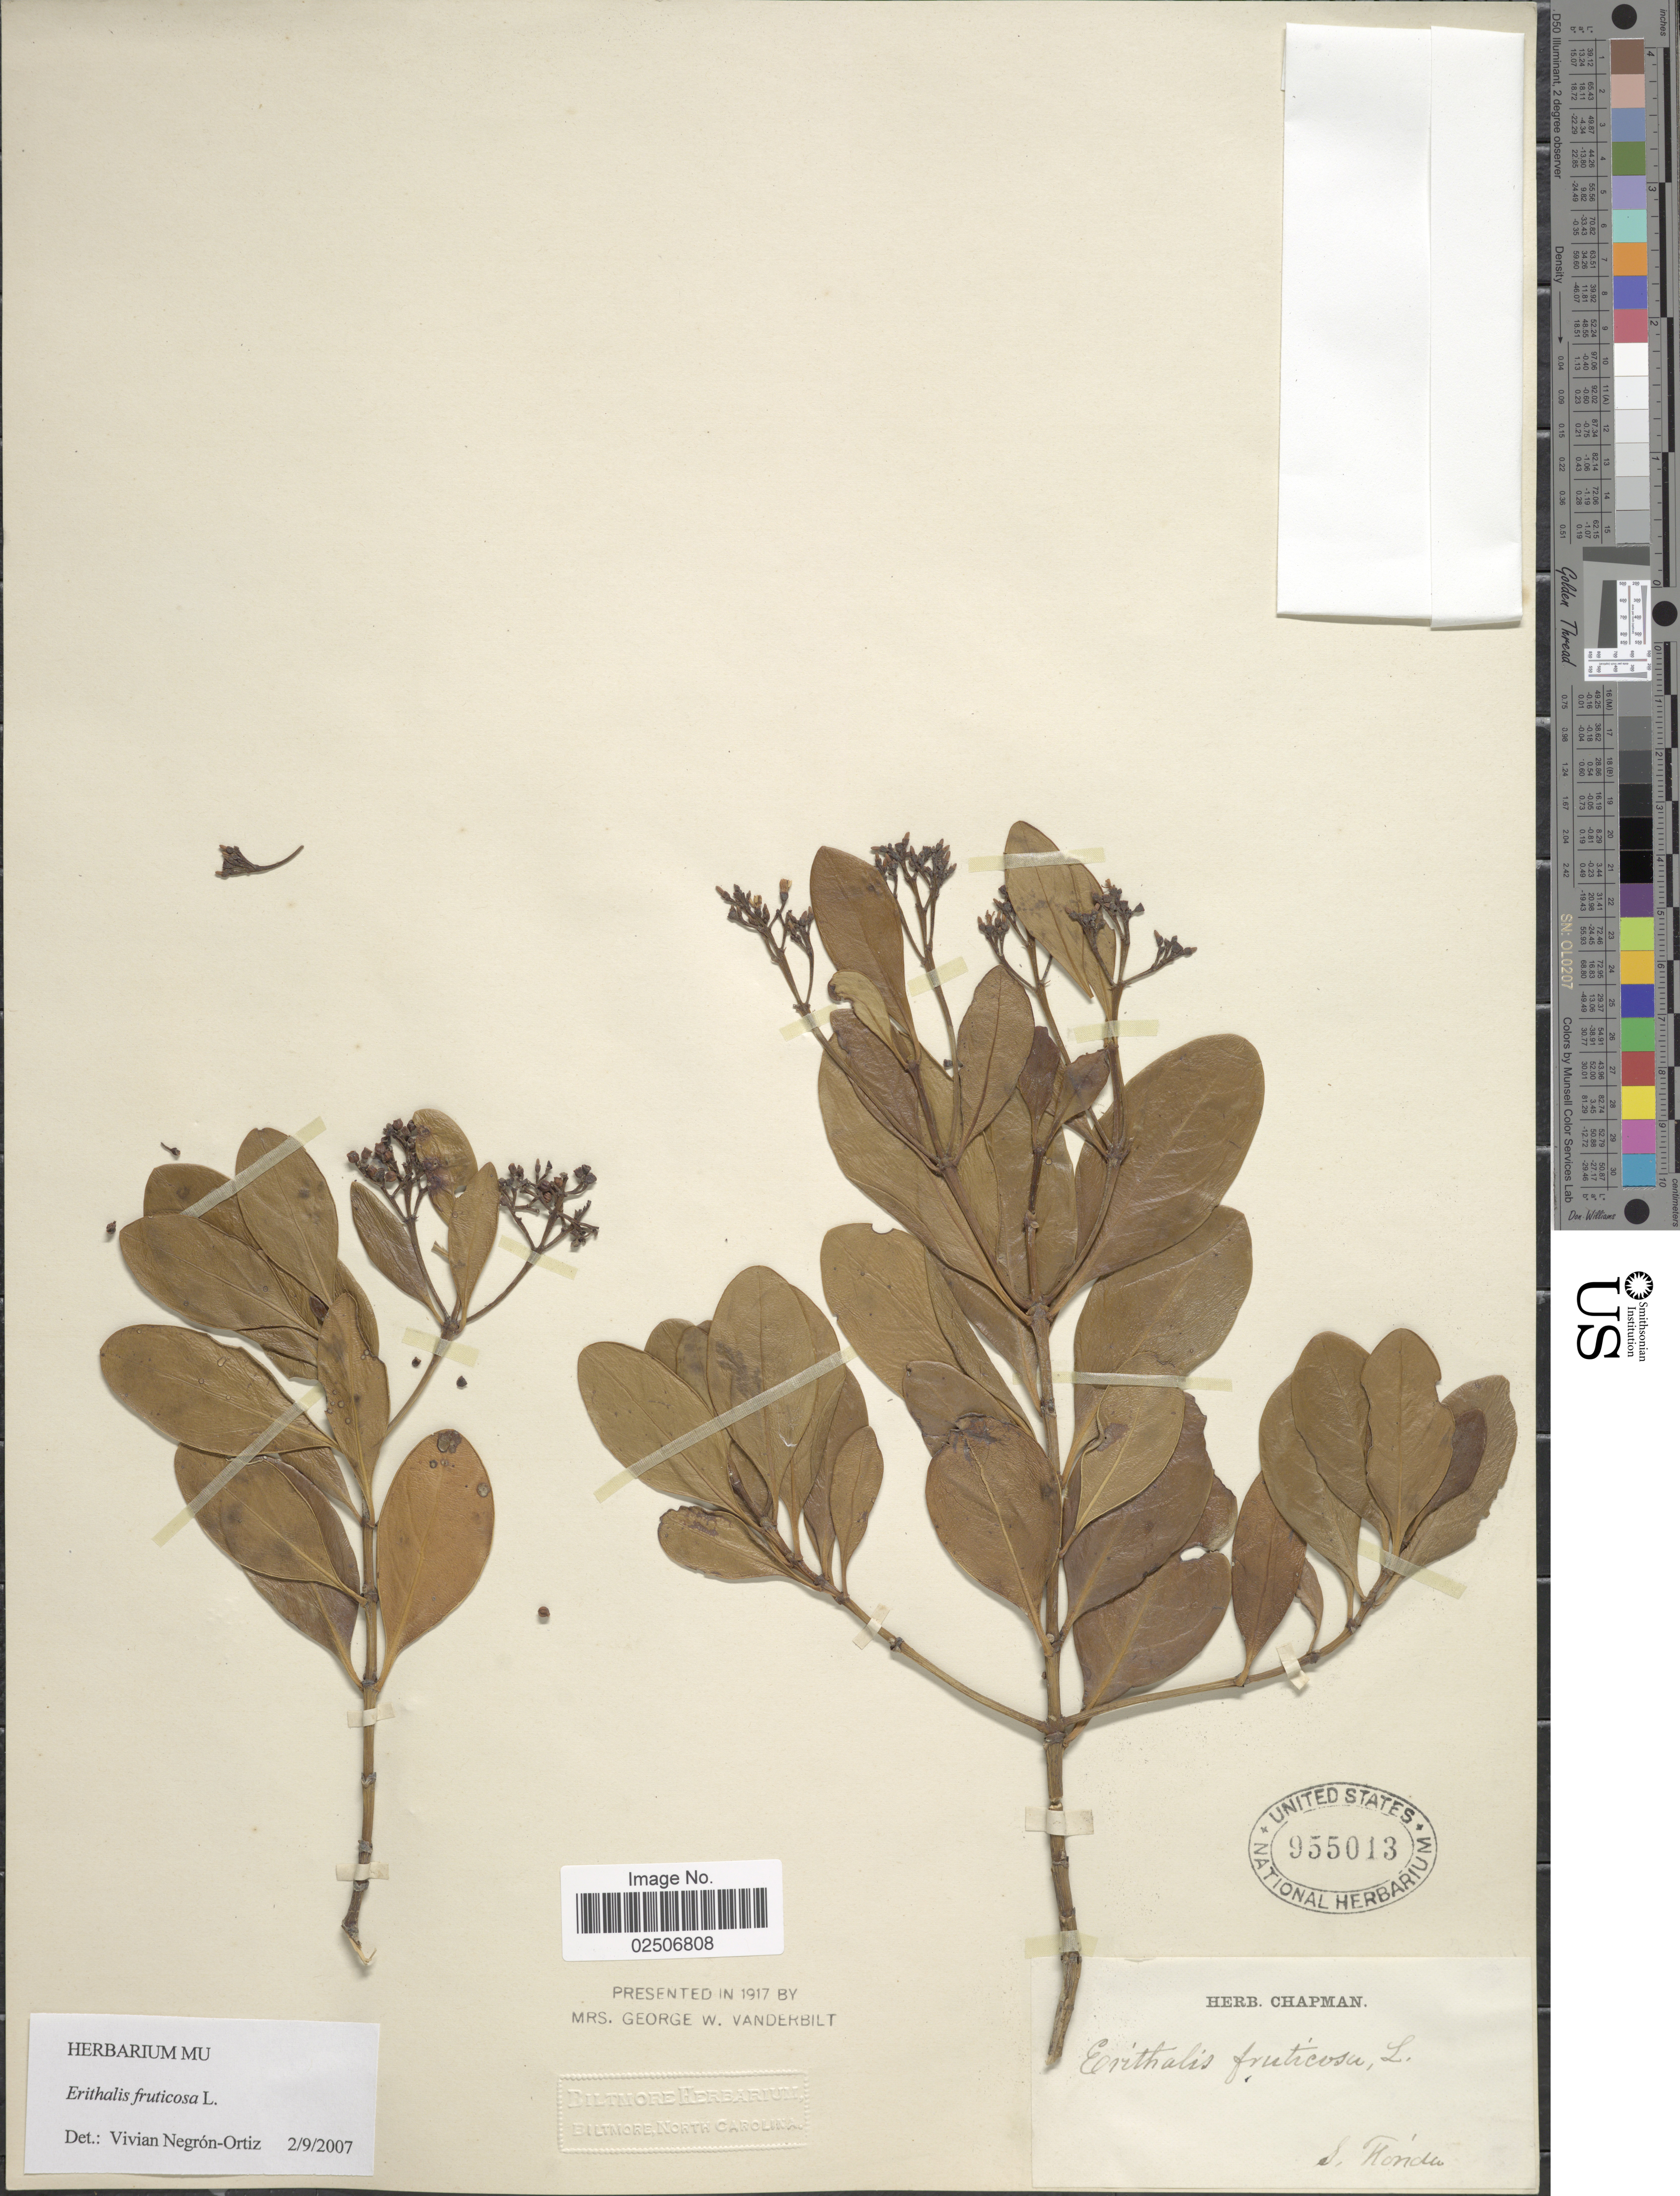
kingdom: Plantae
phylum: Tracheophyta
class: Magnoliopsida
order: Gentianales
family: Rubiaceae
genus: Erithalis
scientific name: Erithalis fruticosa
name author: L.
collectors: ex herb. Chapman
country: United States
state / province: Florida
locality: S. Florida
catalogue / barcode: US 955013